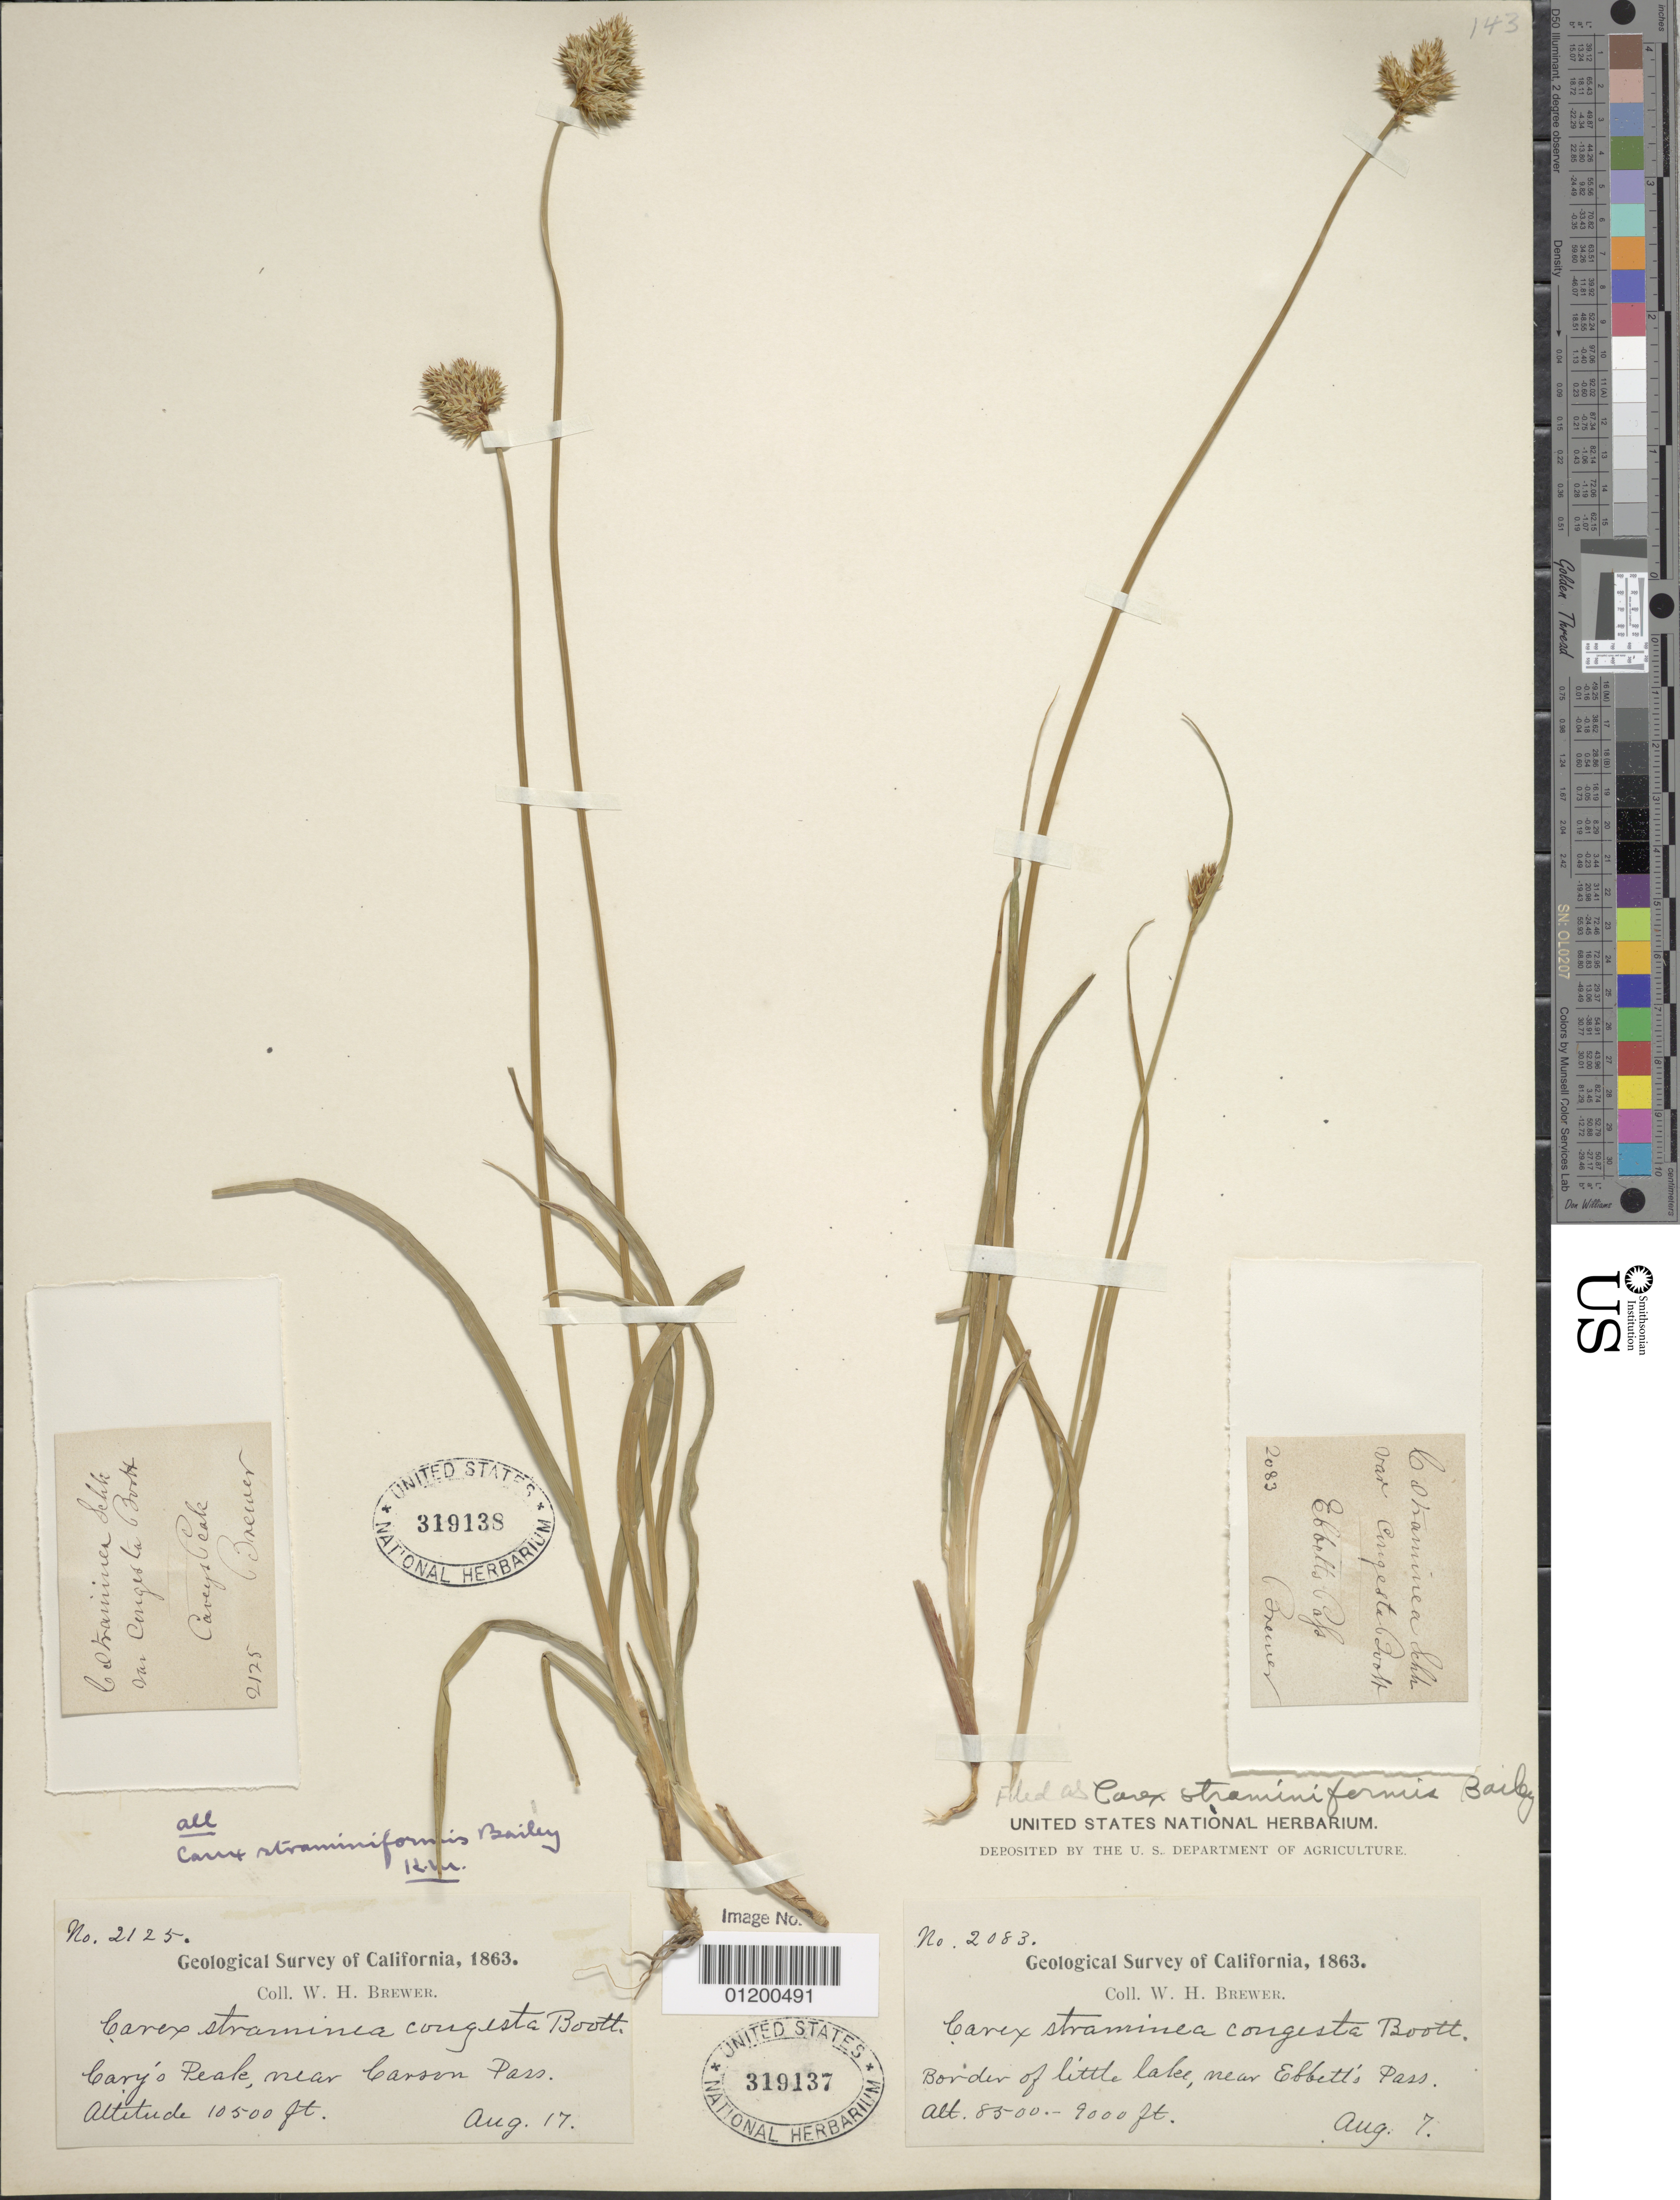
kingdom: Plantae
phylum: Tracheophyta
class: Liliopsida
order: Poales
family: Cyperaceae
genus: Carex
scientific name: Carex straminiformis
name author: L.H. Bailey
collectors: W. H. Brewer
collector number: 2125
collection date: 1863-08-17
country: United States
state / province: California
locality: Gary's Peak, near Carson Pass.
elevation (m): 3200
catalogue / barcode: US 319138